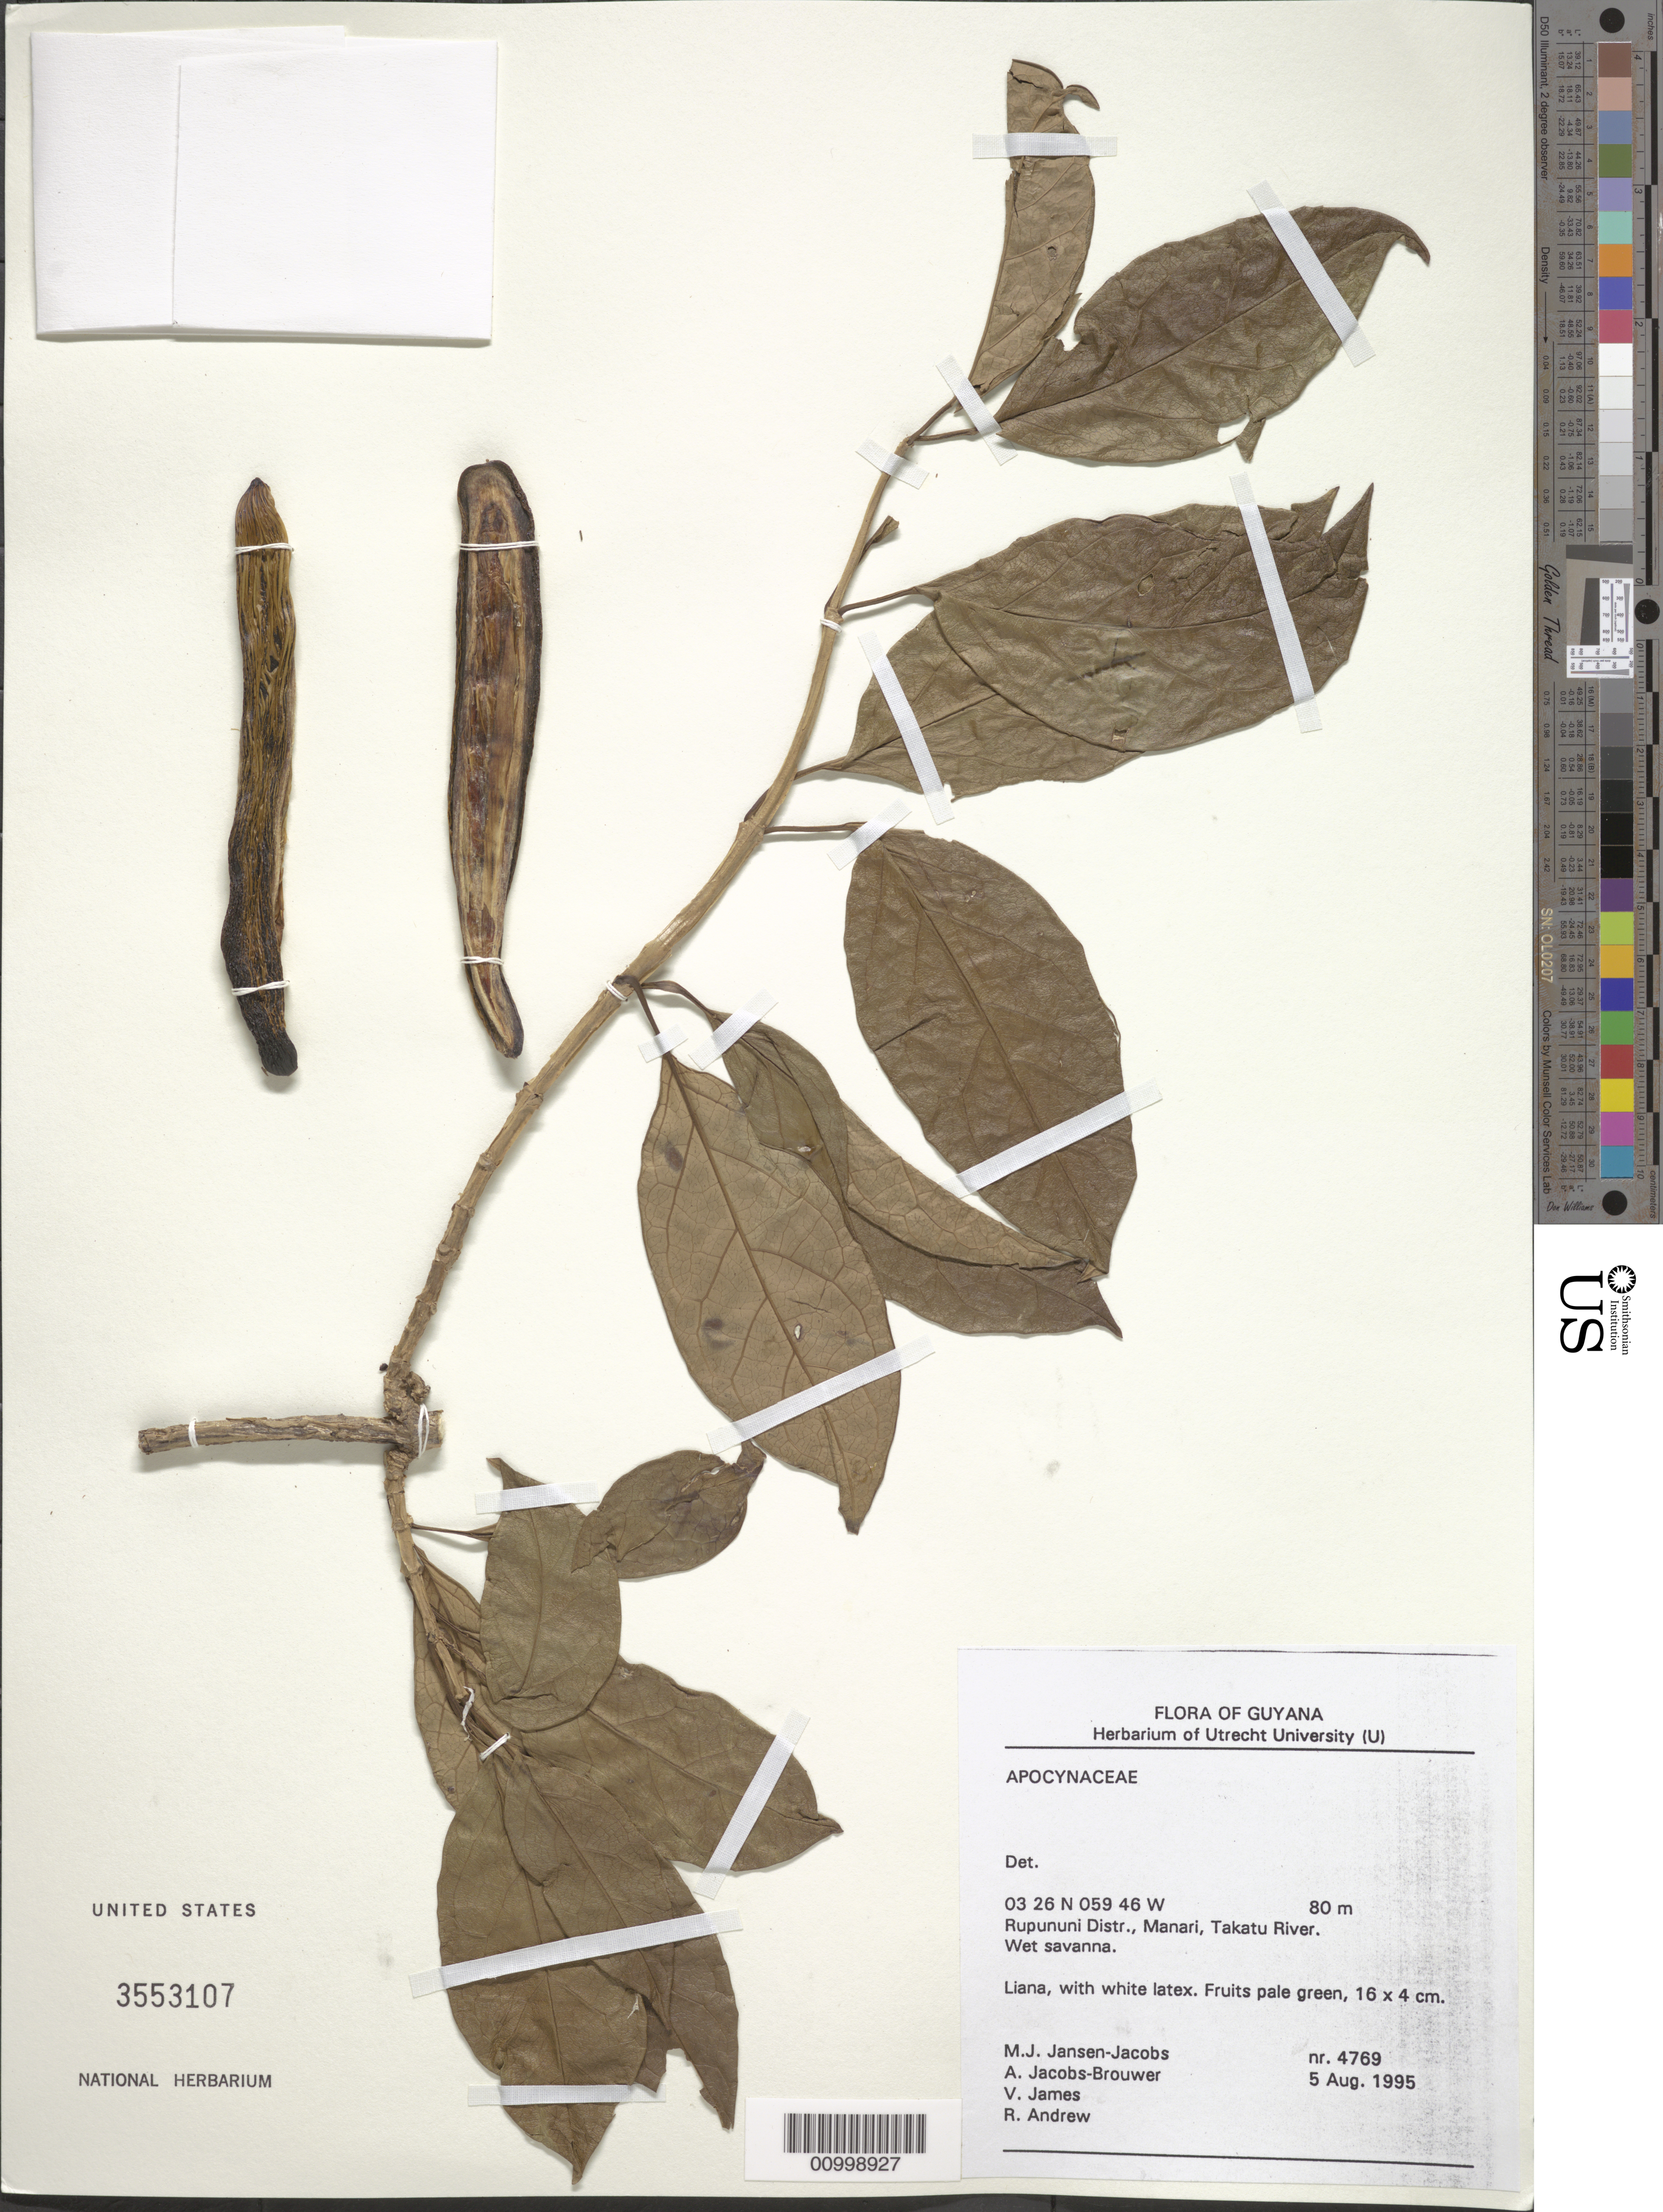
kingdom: Plantae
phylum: Tracheophyta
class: Magnoliopsida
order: Gentianales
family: Apocynaceae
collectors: M. J. Jansen-Jacobs, C. Simons, A. Jacobs-Brouwer, V. James & R. Andrew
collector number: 4769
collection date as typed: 5-Aug-95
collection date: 1995-08-05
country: Guyana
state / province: U. Takutu-U. Essequibo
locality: Manari, Takatu River, Rupununi Distr.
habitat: Wet savanna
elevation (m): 80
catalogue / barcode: US 3553107